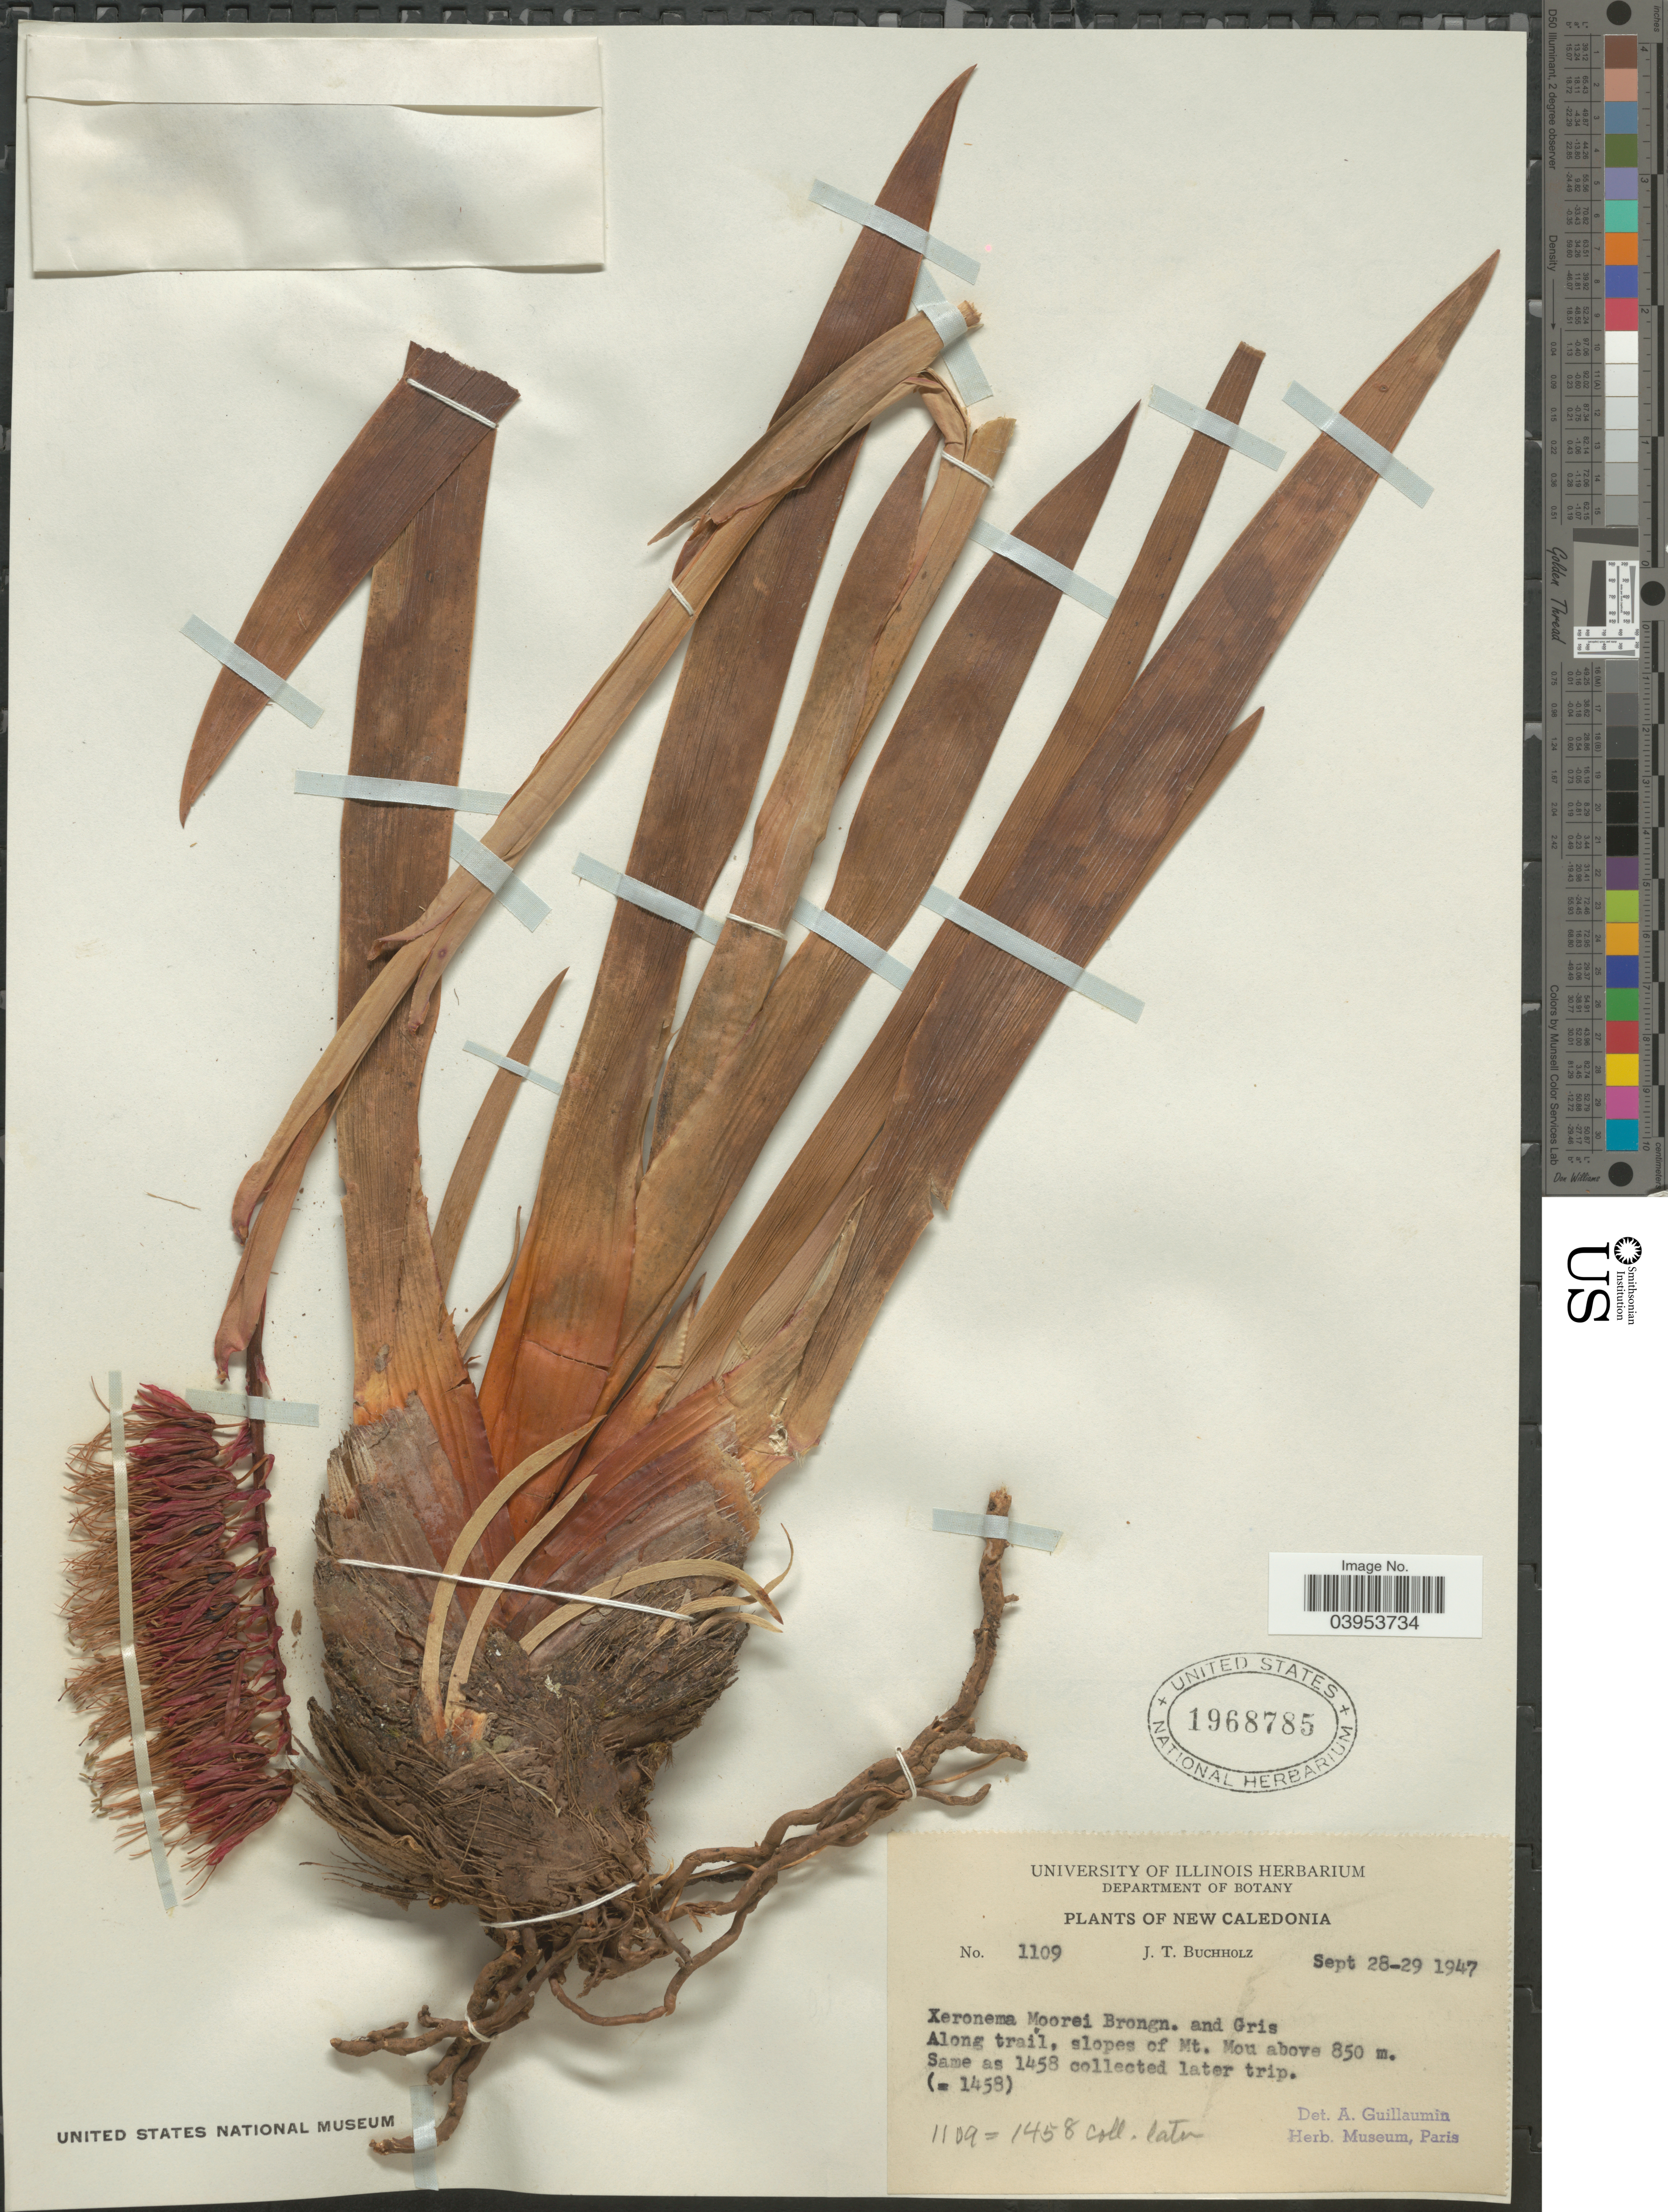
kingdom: Plantae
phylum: Tracheophyta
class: Liliopsida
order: Asparagales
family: Xeronemataceae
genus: Xeronema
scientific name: Xeronema moorei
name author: (Brongn. & Gris) Brongn. & Gris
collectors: J. T. Buchholz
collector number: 1109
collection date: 1947-09-28/1947-09-29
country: New Caledonia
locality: Xeronema Moorei Brongn. and Gris. Along trail, slopes of Mt. Mou.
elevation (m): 850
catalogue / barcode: US 1968785